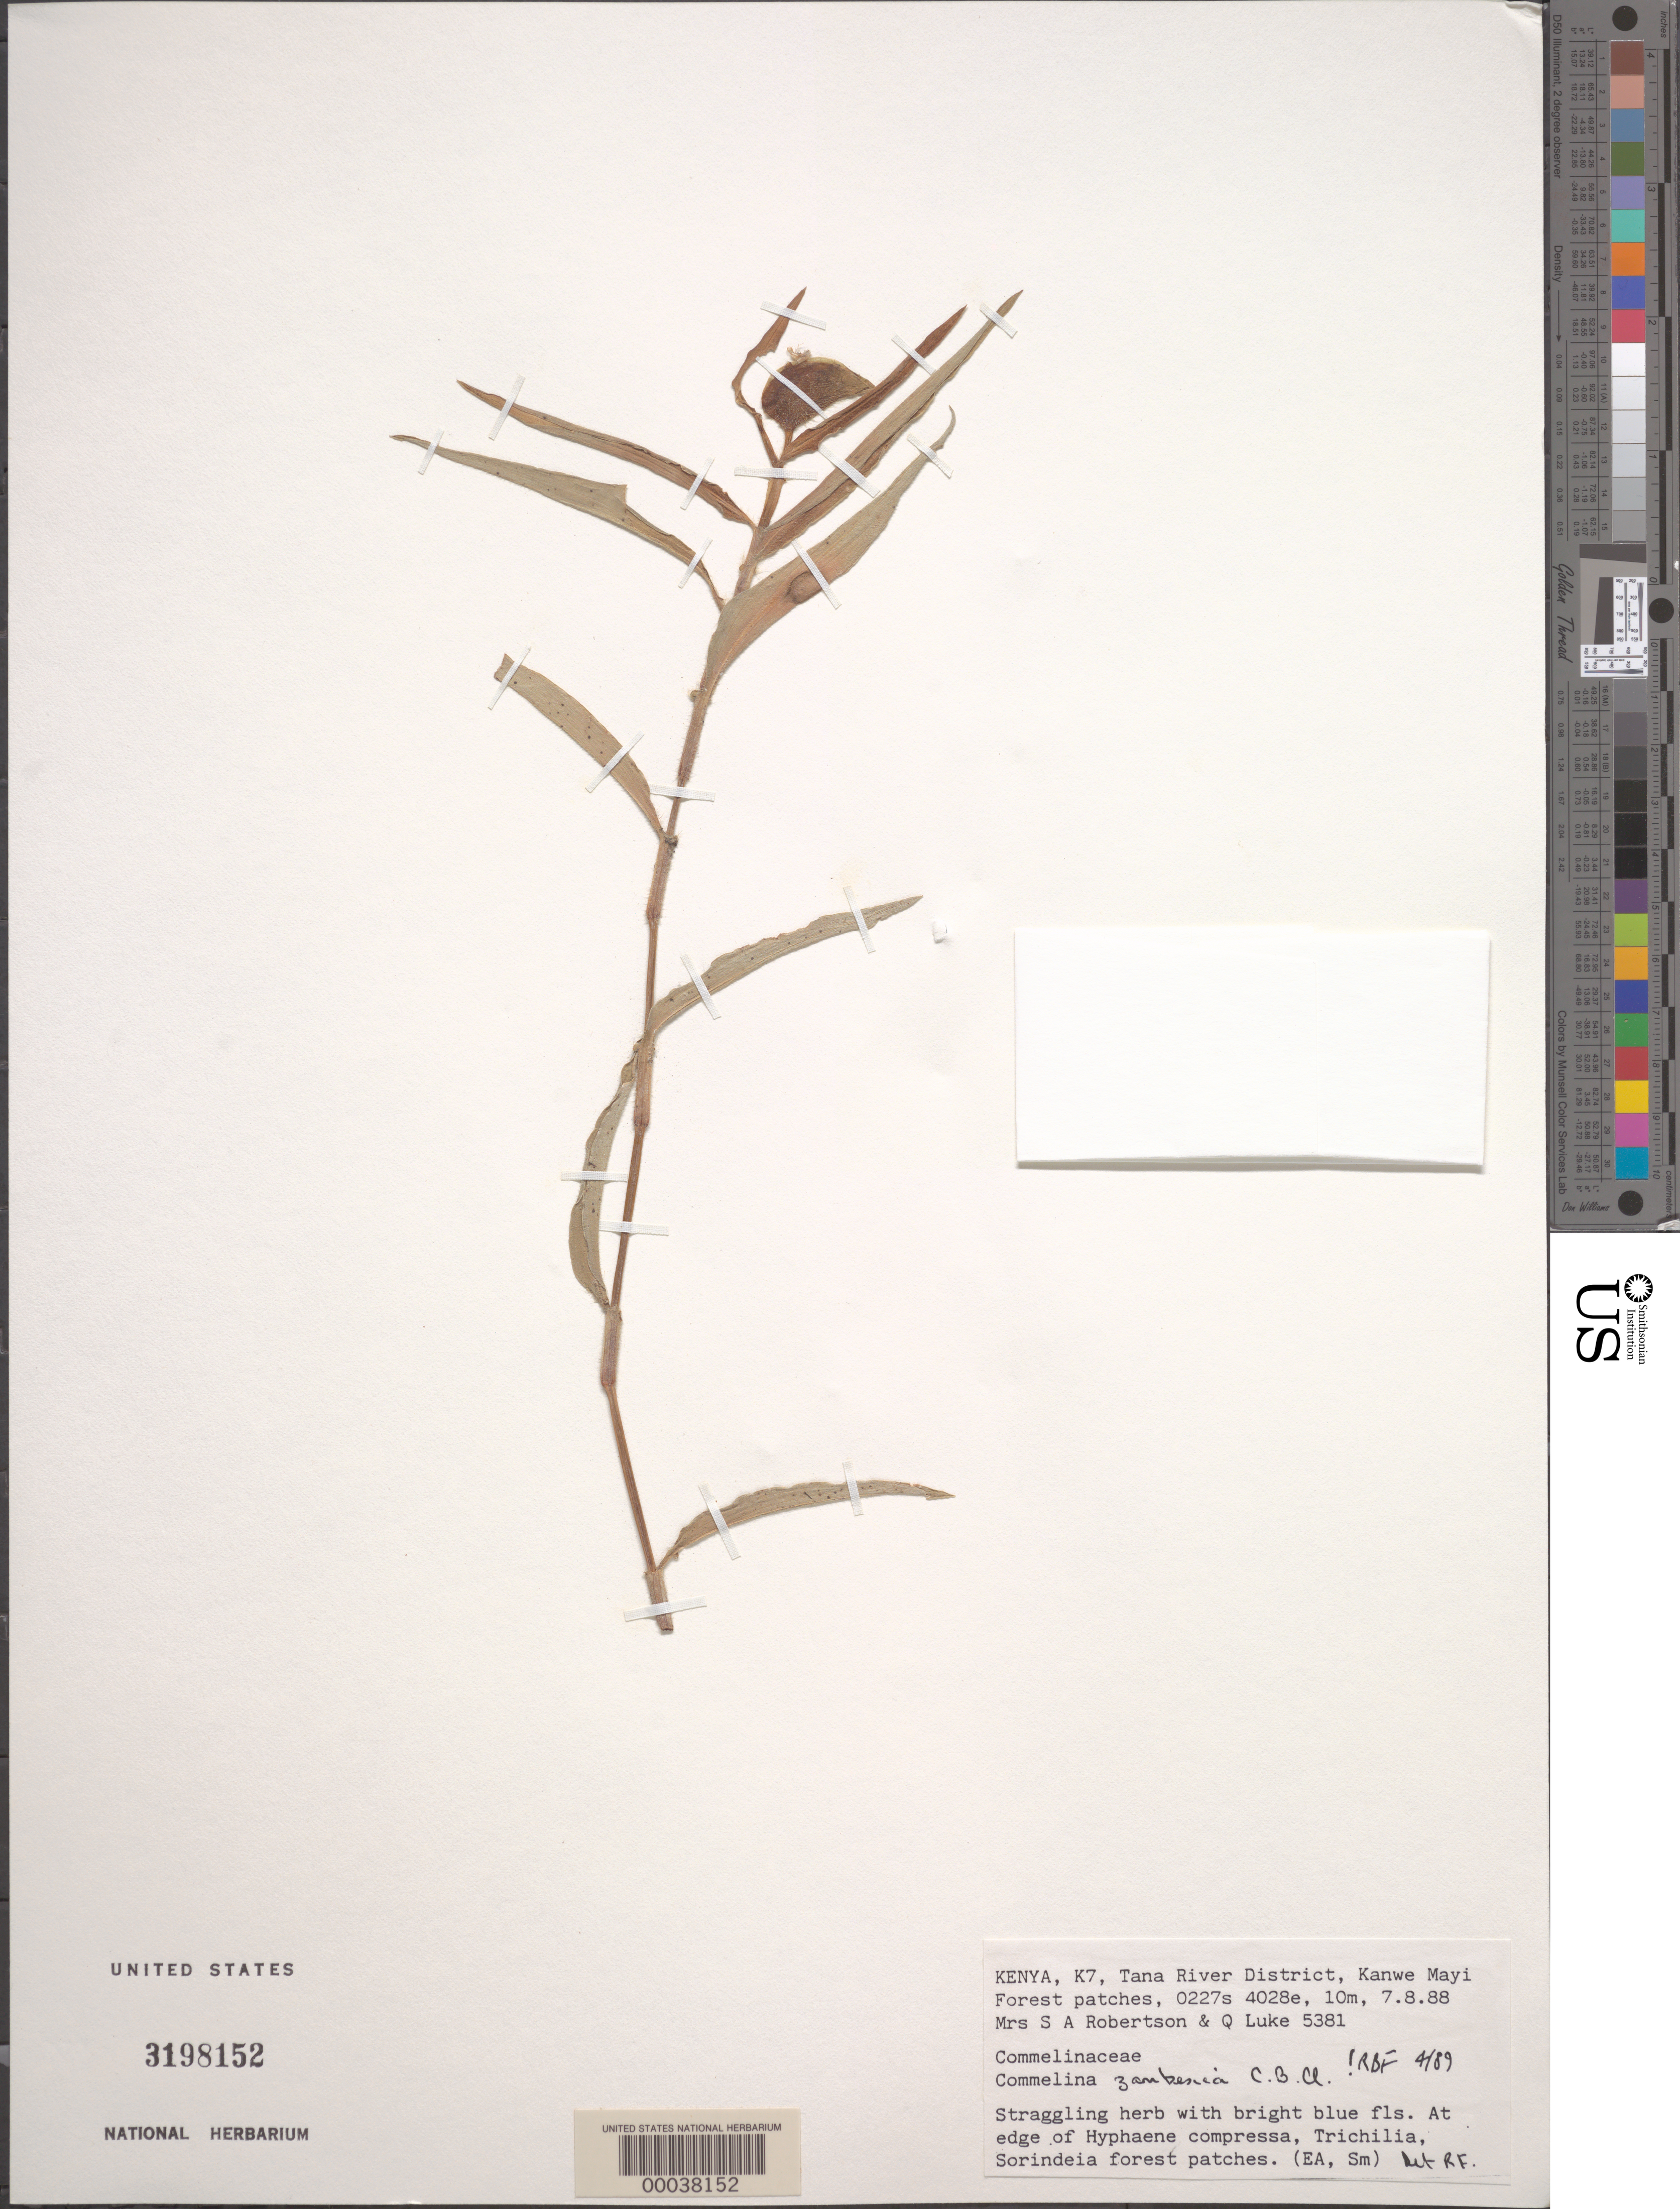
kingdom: Plantae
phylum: Tracheophyta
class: Liliopsida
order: Commelinales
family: Commelinaceae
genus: Commelina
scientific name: Commelina zambesica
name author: C.B. Clarke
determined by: Faden, Robert B., (US), Smithsonian Institution - National Museum of Natural History (UNITED STATES)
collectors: Mrs. S. A. Robertson & Q. Luke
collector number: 5381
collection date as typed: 07 Aug 1988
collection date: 1988-08-07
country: Kenya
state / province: Tana River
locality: K7, tana river dist, kanwe mayi forest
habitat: At edge of hyphaene compressa, trichilia sorindeia forest patch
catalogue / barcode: US 3198152